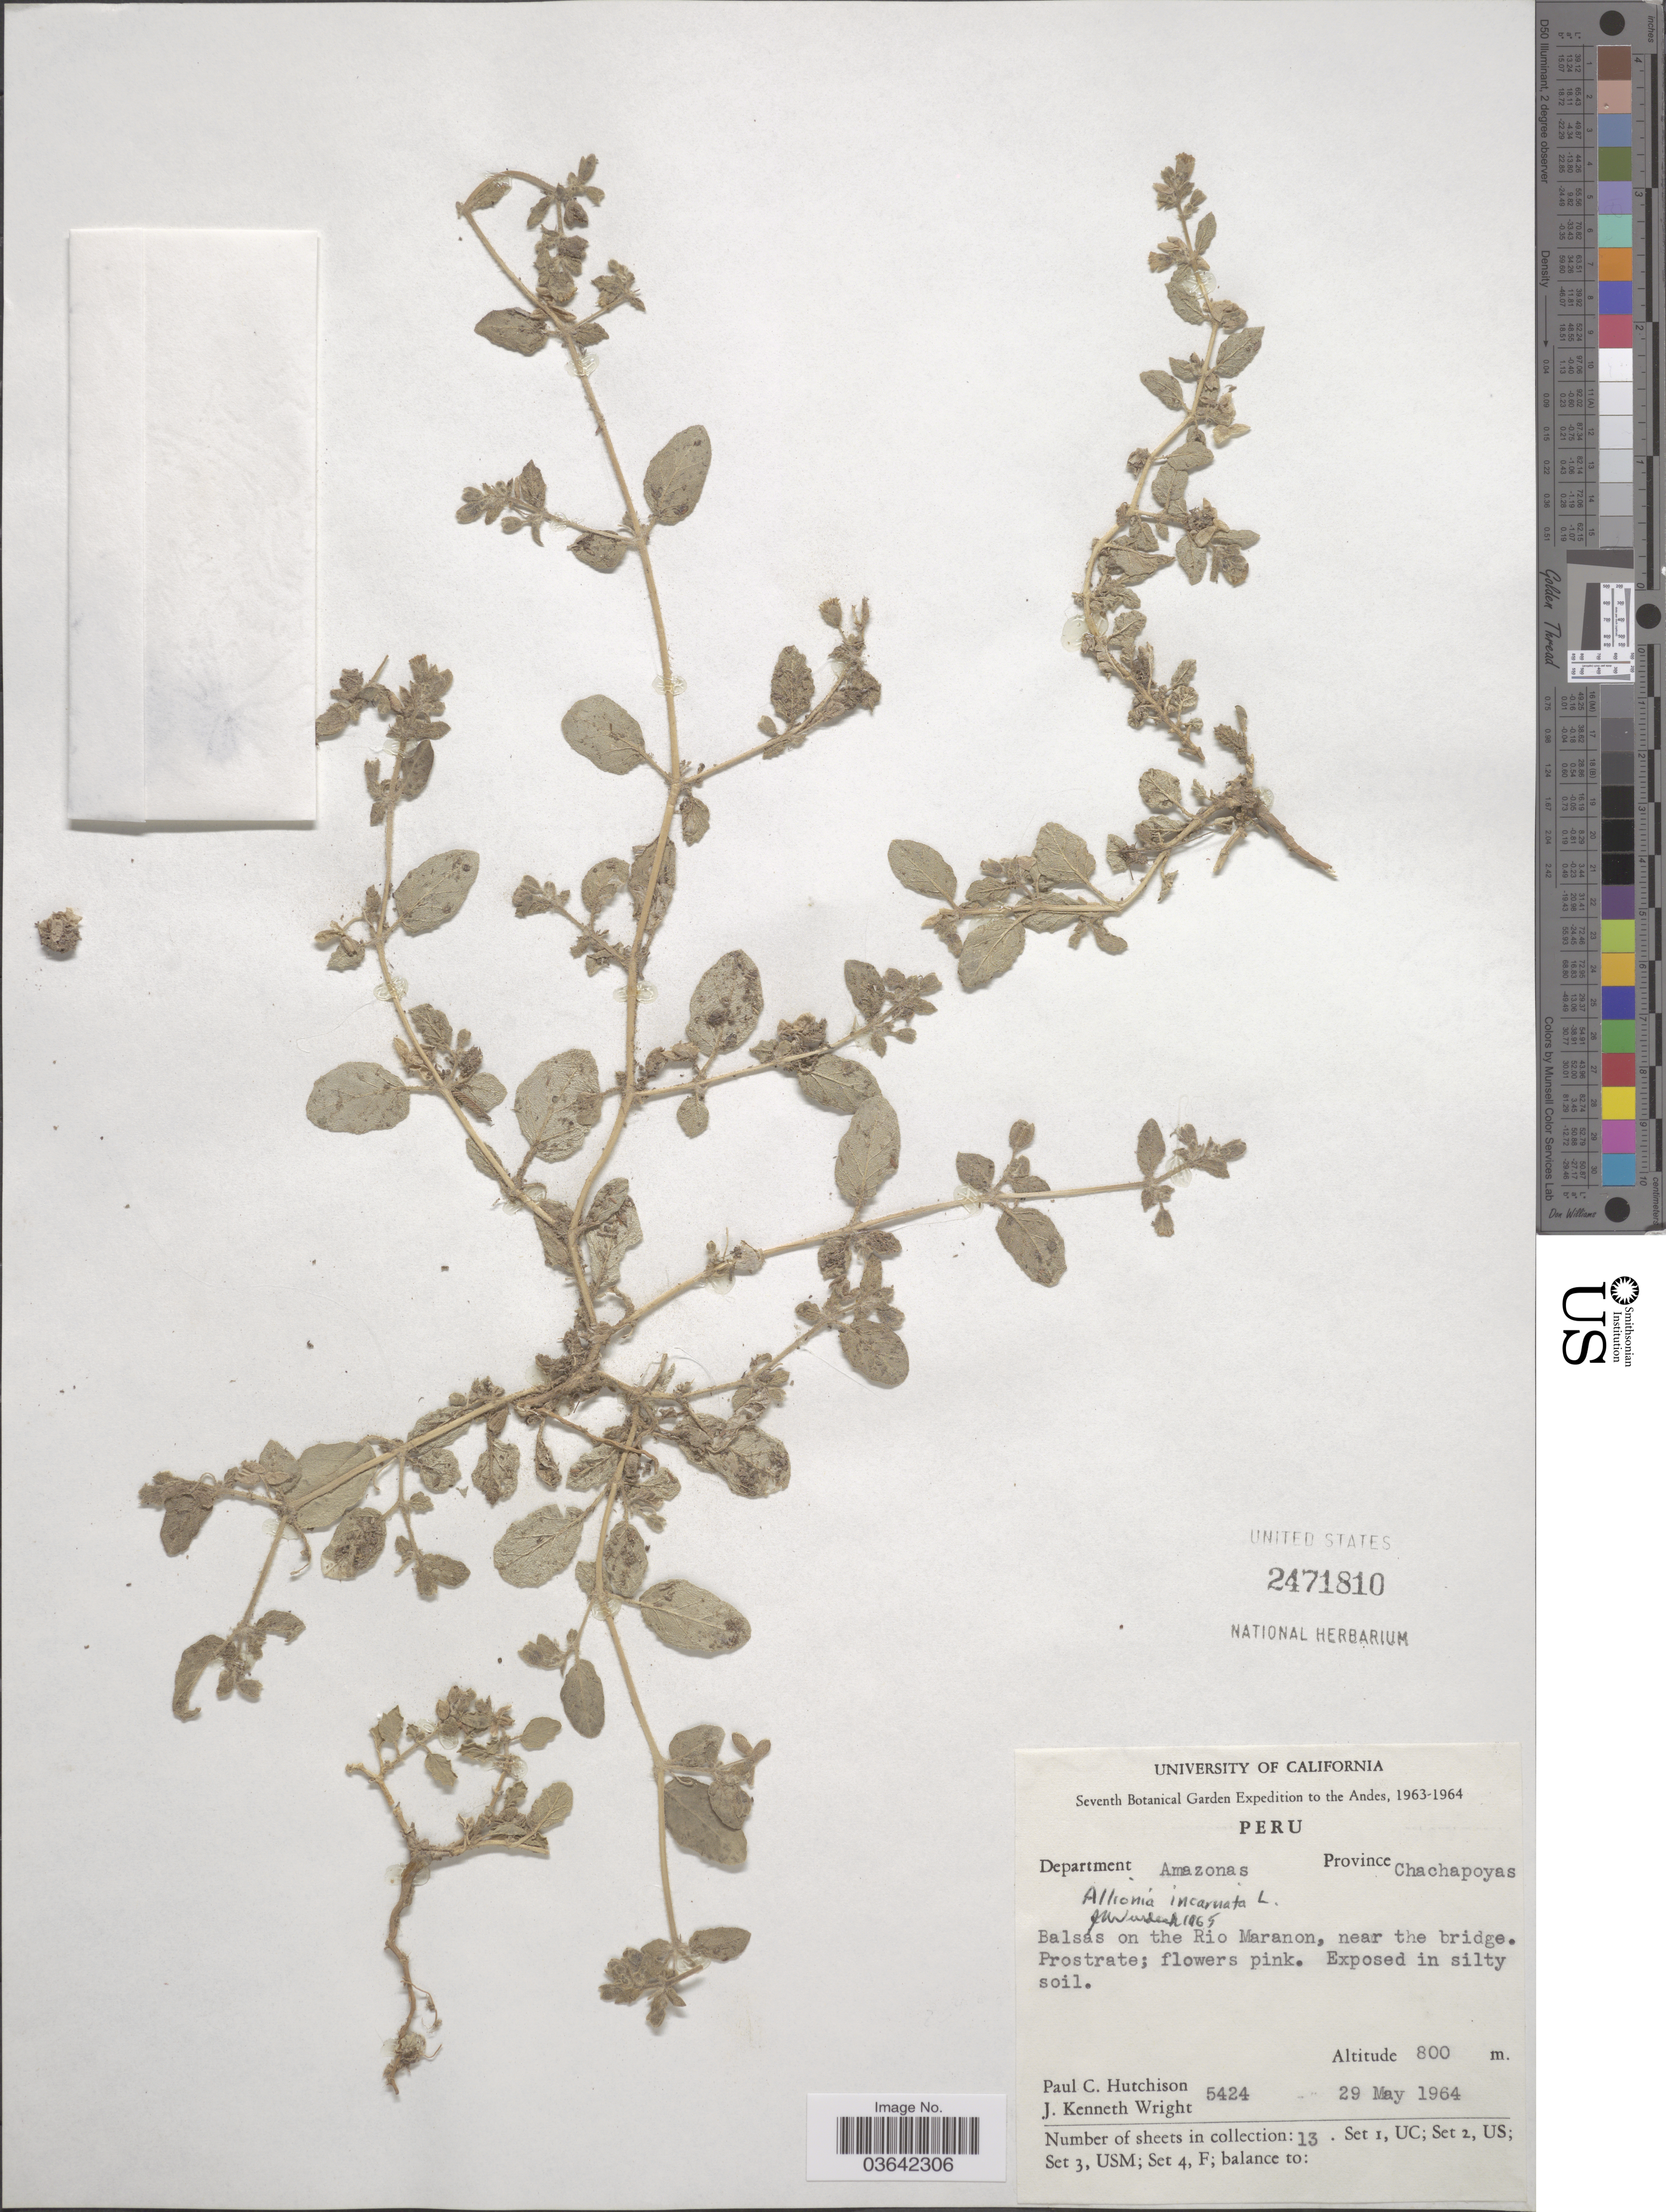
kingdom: Plantae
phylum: Tracheophyta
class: Magnoliopsida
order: Caryophyllales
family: Nyctaginaceae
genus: Allionia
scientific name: Allionia incarnata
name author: L.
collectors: P. C. Hutchison & J. K. Wright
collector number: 5424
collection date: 1964-05-29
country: Peru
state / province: Amazonas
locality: The Andes. Department Amazonas. Province Chachapoyas. Balsas on the Rio Maranon, near the bridge.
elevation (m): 800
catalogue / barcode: US 2471810